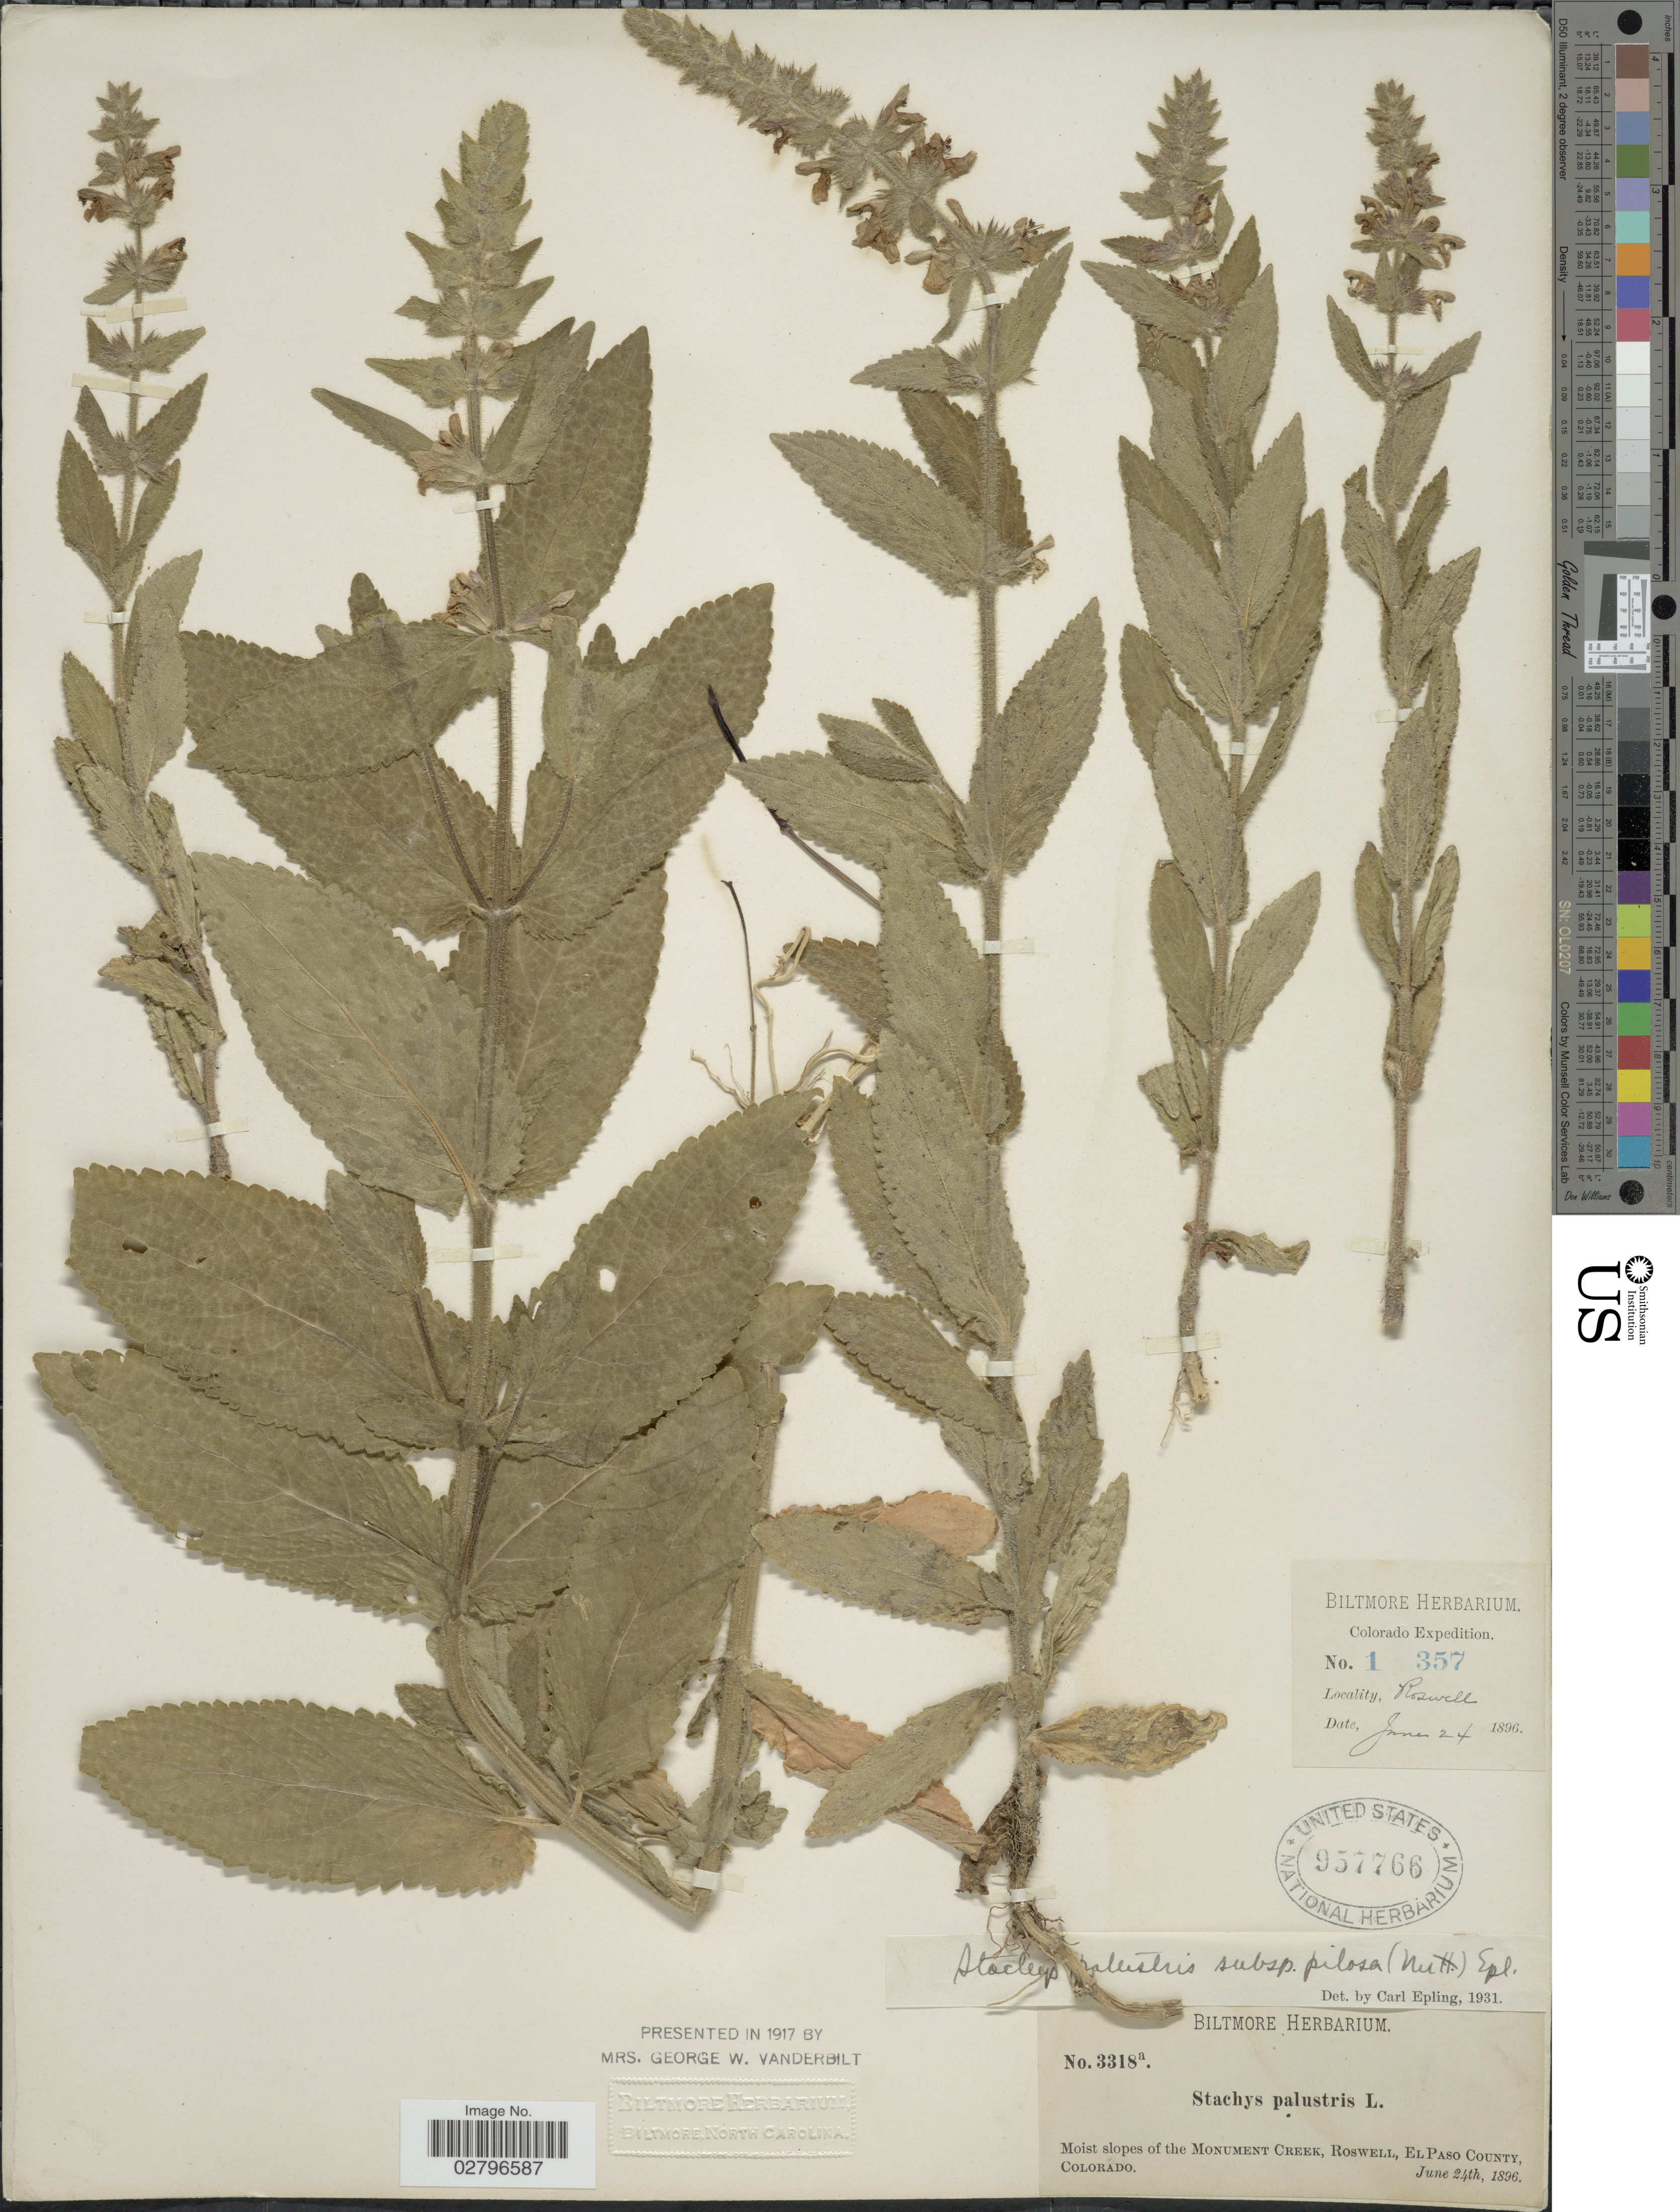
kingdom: Plantae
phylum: Tracheophyta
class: Magnoliopsida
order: Lamiales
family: Lamiaceae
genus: Stachys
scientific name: Stachys pilosa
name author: Nutt.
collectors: ex herb. Biltmore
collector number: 3318a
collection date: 1896-06-24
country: United States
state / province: Colorado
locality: Moist slopes of the Monument Creek, Roswell, El Paso County.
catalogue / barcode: US 957766